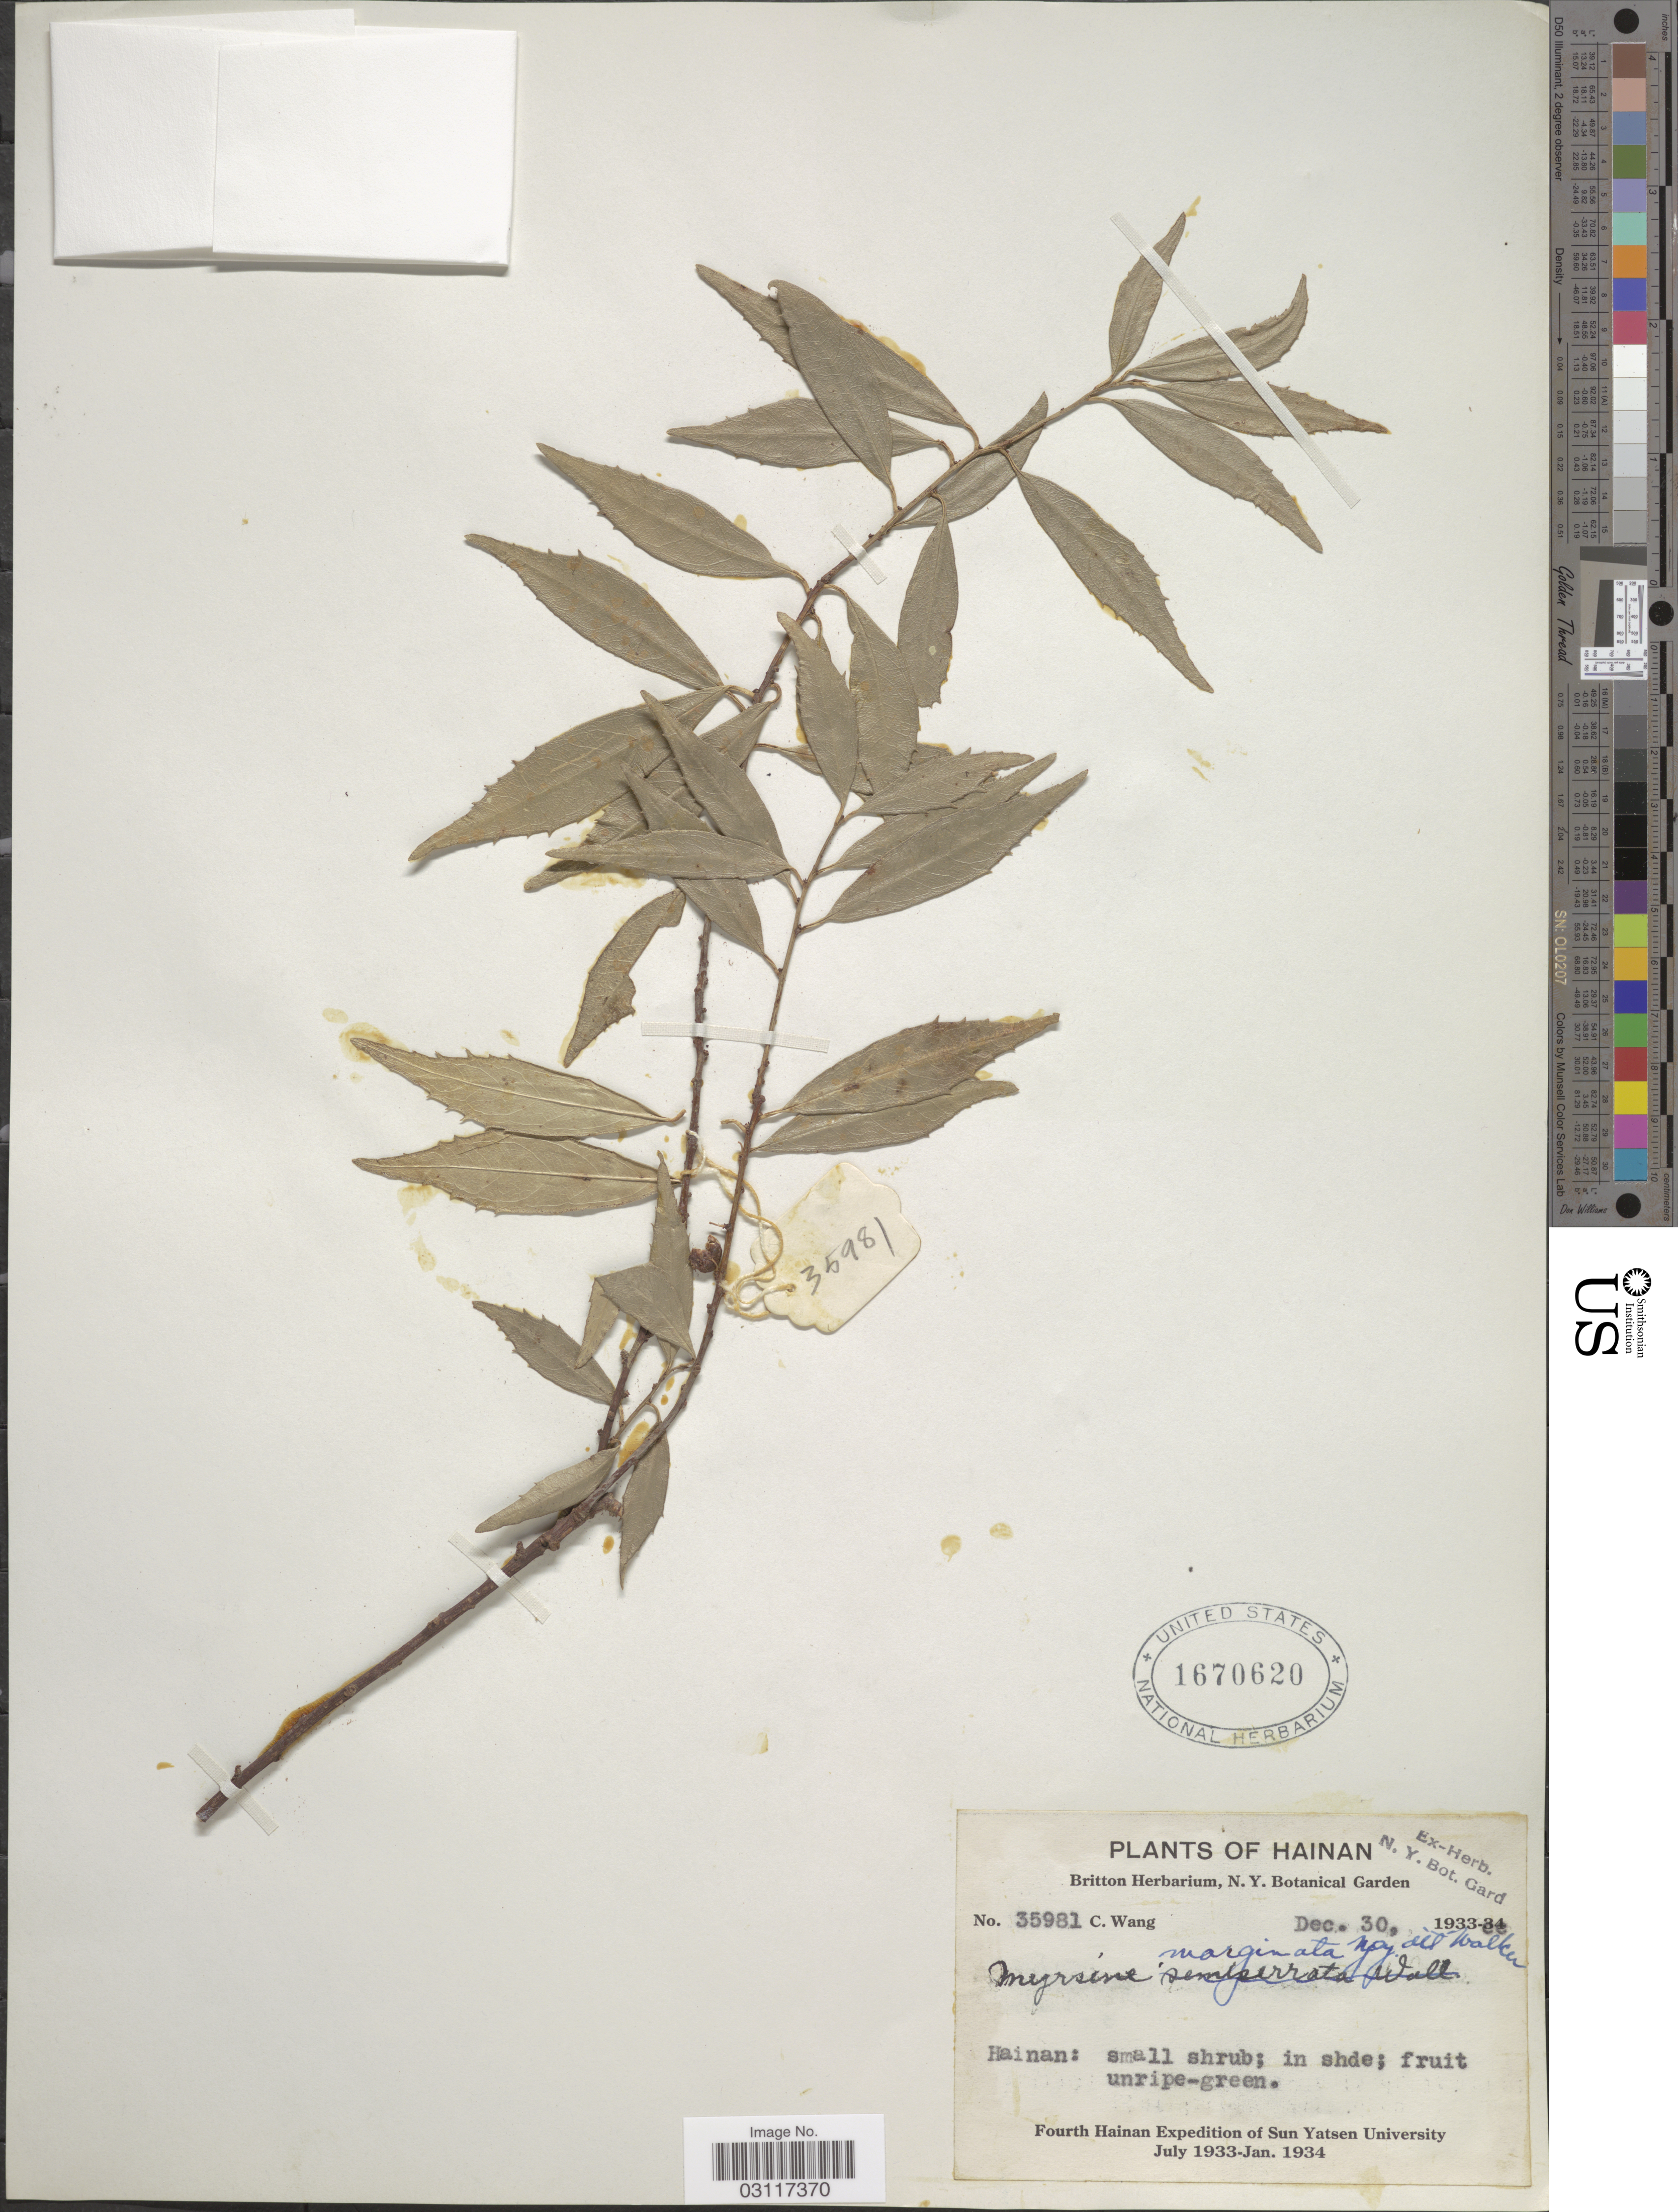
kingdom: Plantae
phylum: Tracheophyta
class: Magnoliopsida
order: Ericales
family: Primulaceae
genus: Myrsine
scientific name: Myrsine stolonifera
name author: (Koidzumi) E. Walker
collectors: C. Wang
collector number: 35981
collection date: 1933-12-30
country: China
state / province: Hainan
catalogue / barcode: US 1670620